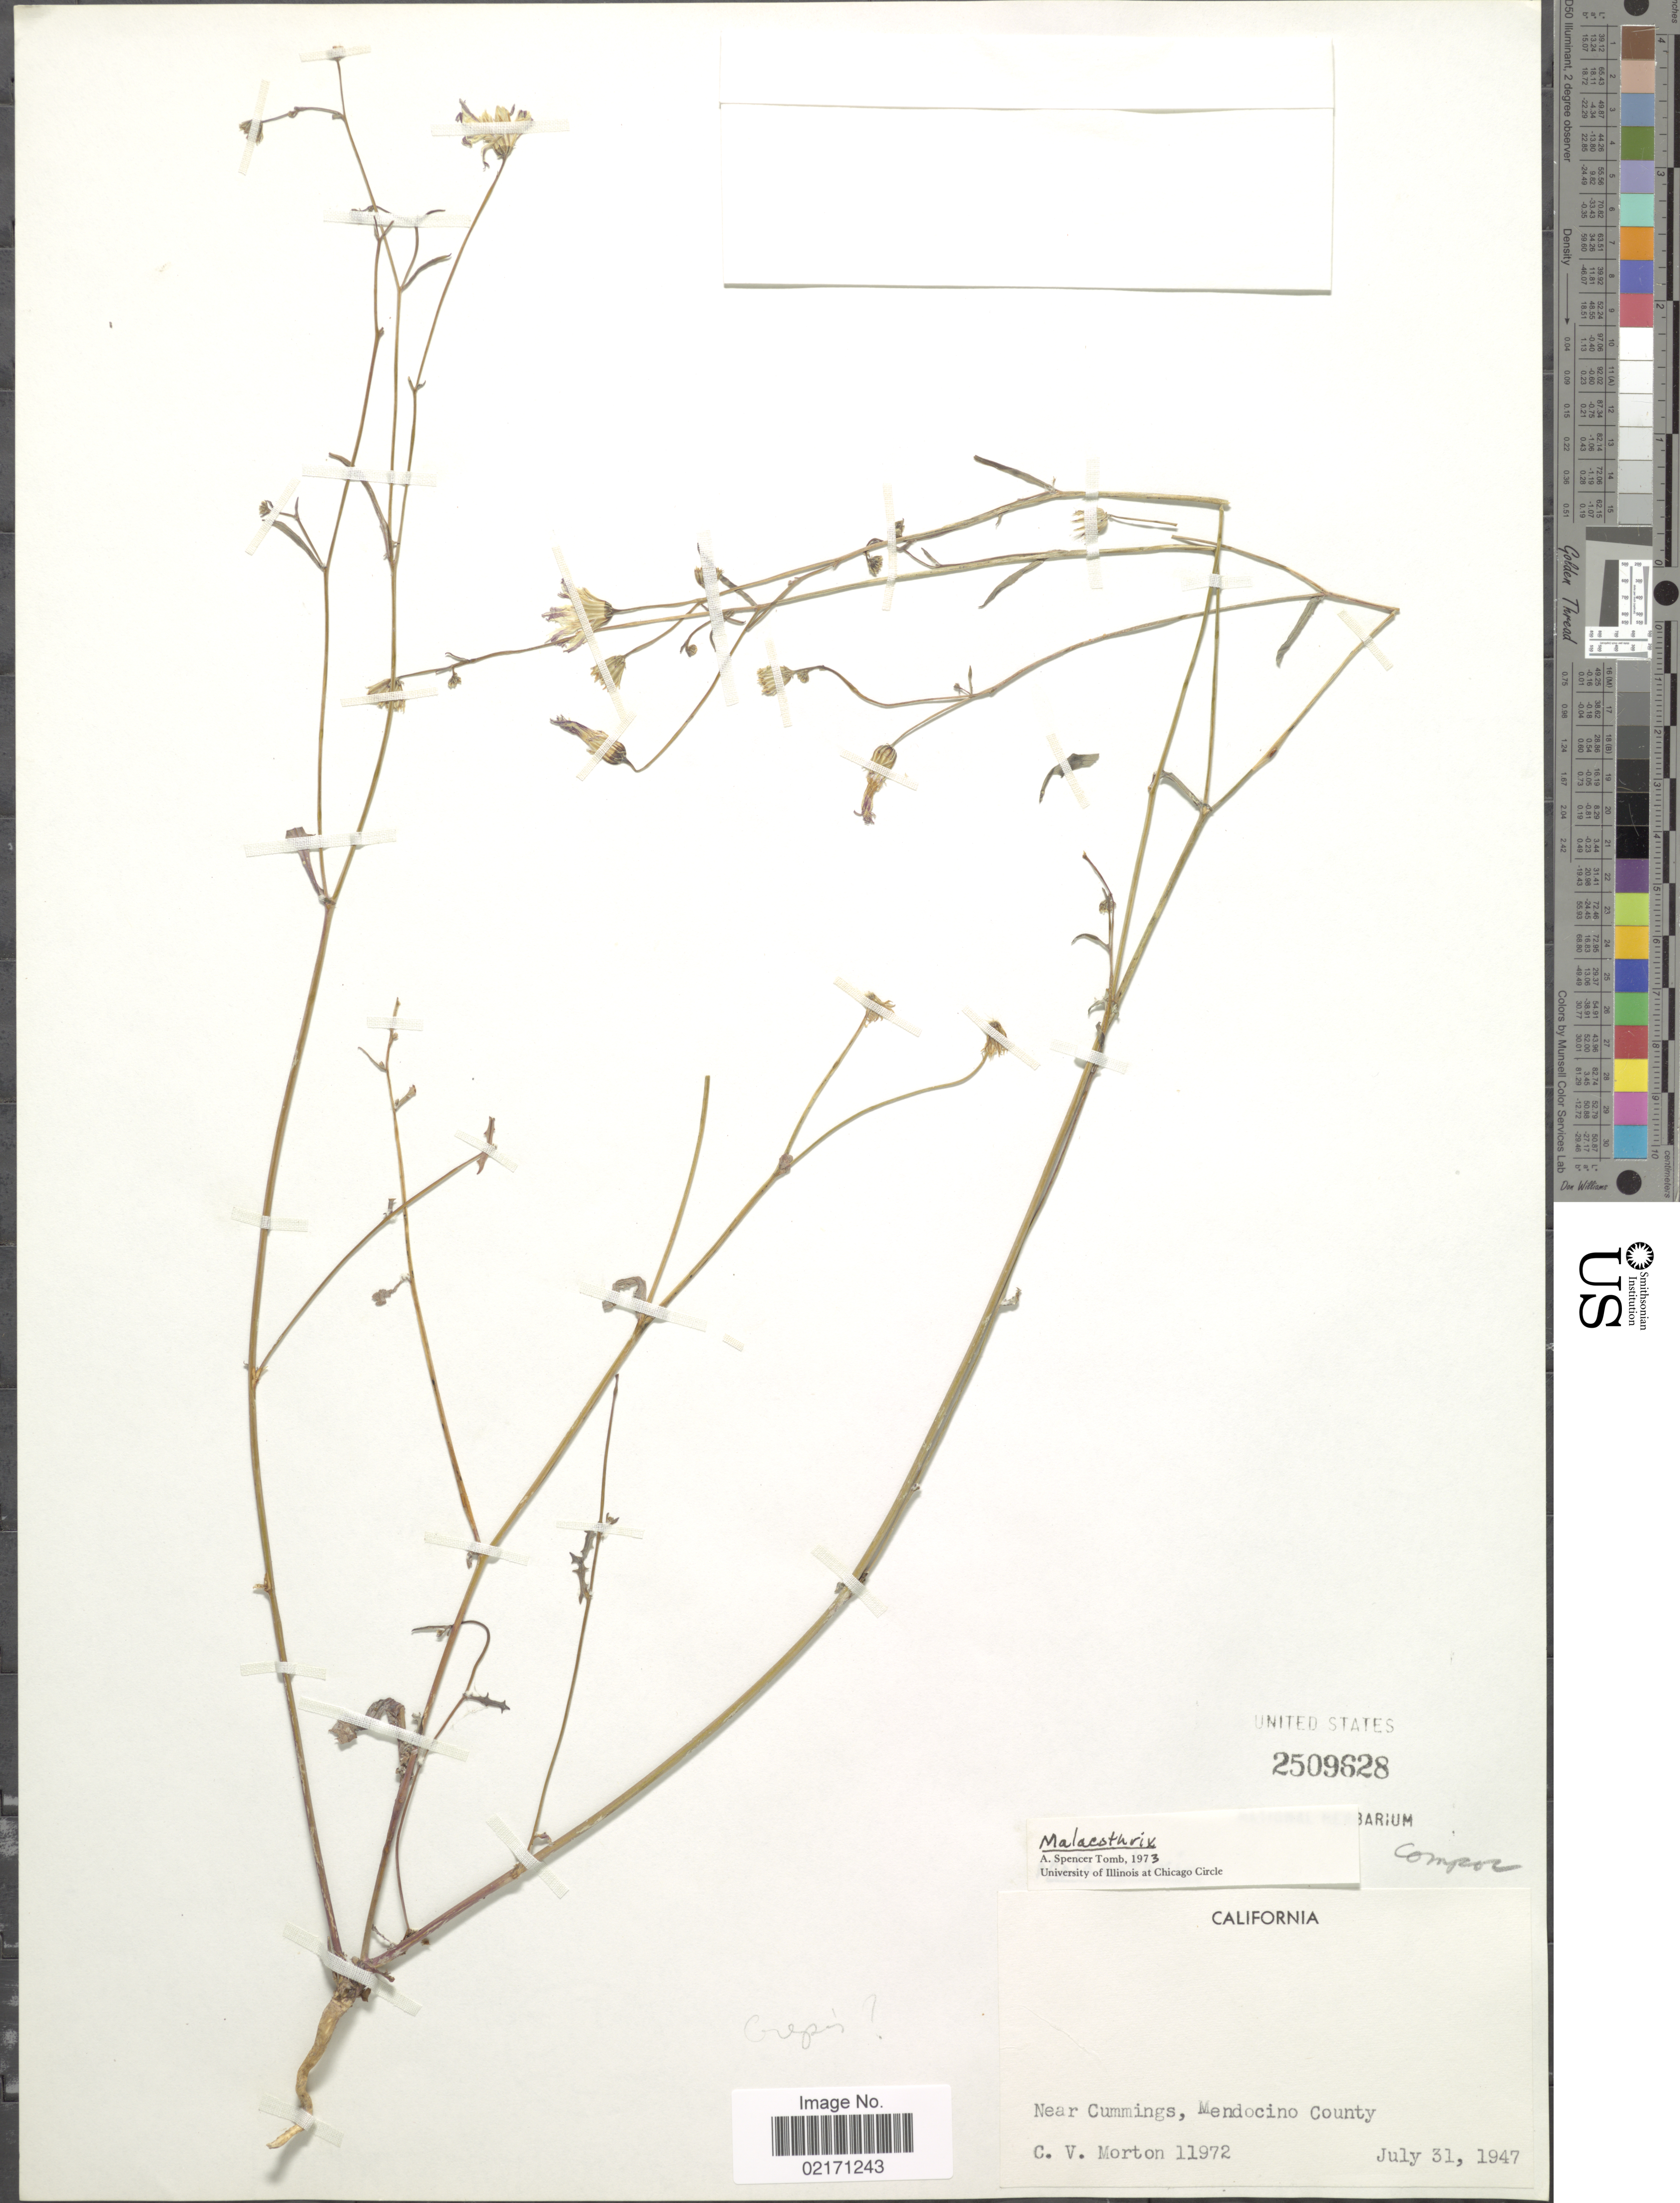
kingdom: Plantae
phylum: Tracheophyta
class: Magnoliopsida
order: Asterales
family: Asteraceae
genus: Malacothrix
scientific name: Malacothrix sp.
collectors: C. V. Morton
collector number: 11972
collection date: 1947-07-31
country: United States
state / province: California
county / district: Mendocino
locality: Near Cummings, Mendocino County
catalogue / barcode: US 2509628